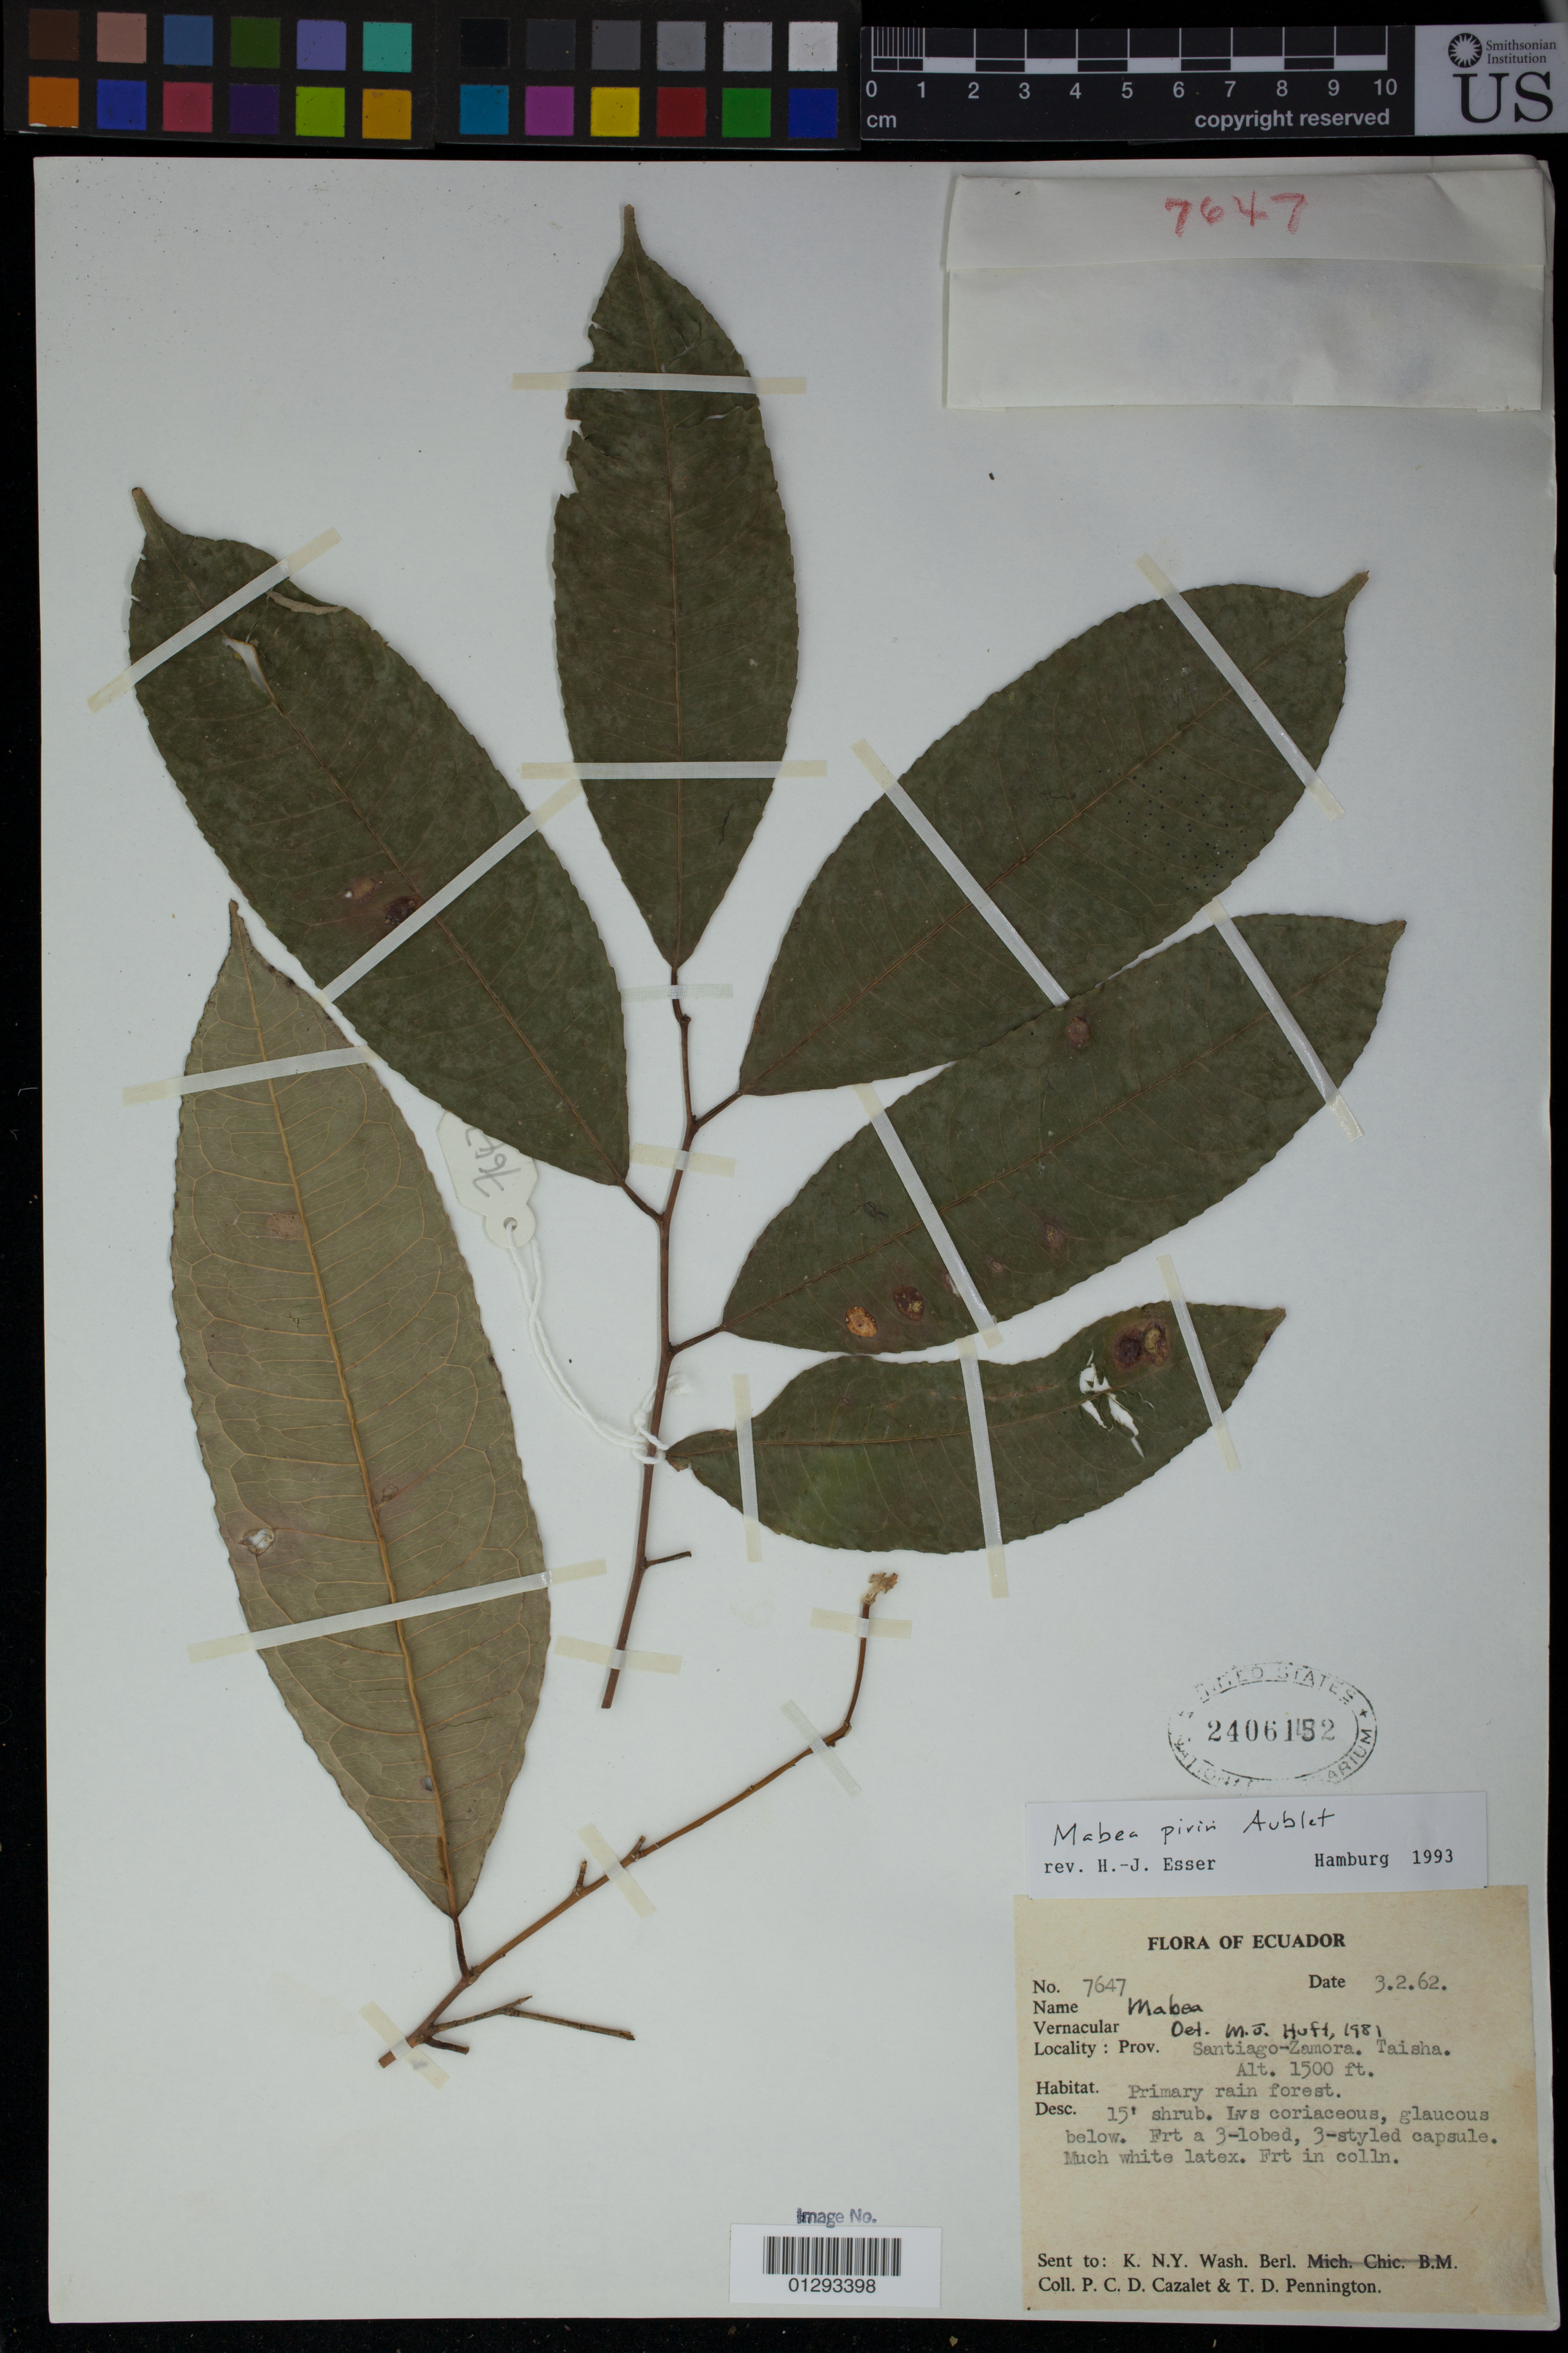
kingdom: Plantae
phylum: Tracheophyta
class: Magnoliopsida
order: Malpighiales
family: Euphorbiaceae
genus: Mabea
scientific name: Mabea piriri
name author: Aubl.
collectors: P. C. D. Cazalet & T. D. Pennington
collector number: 7647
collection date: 1962-02-03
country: Ecuador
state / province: Morona-Santiago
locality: Santiago-Zamora. Taisha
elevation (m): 457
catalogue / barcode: US 2406152